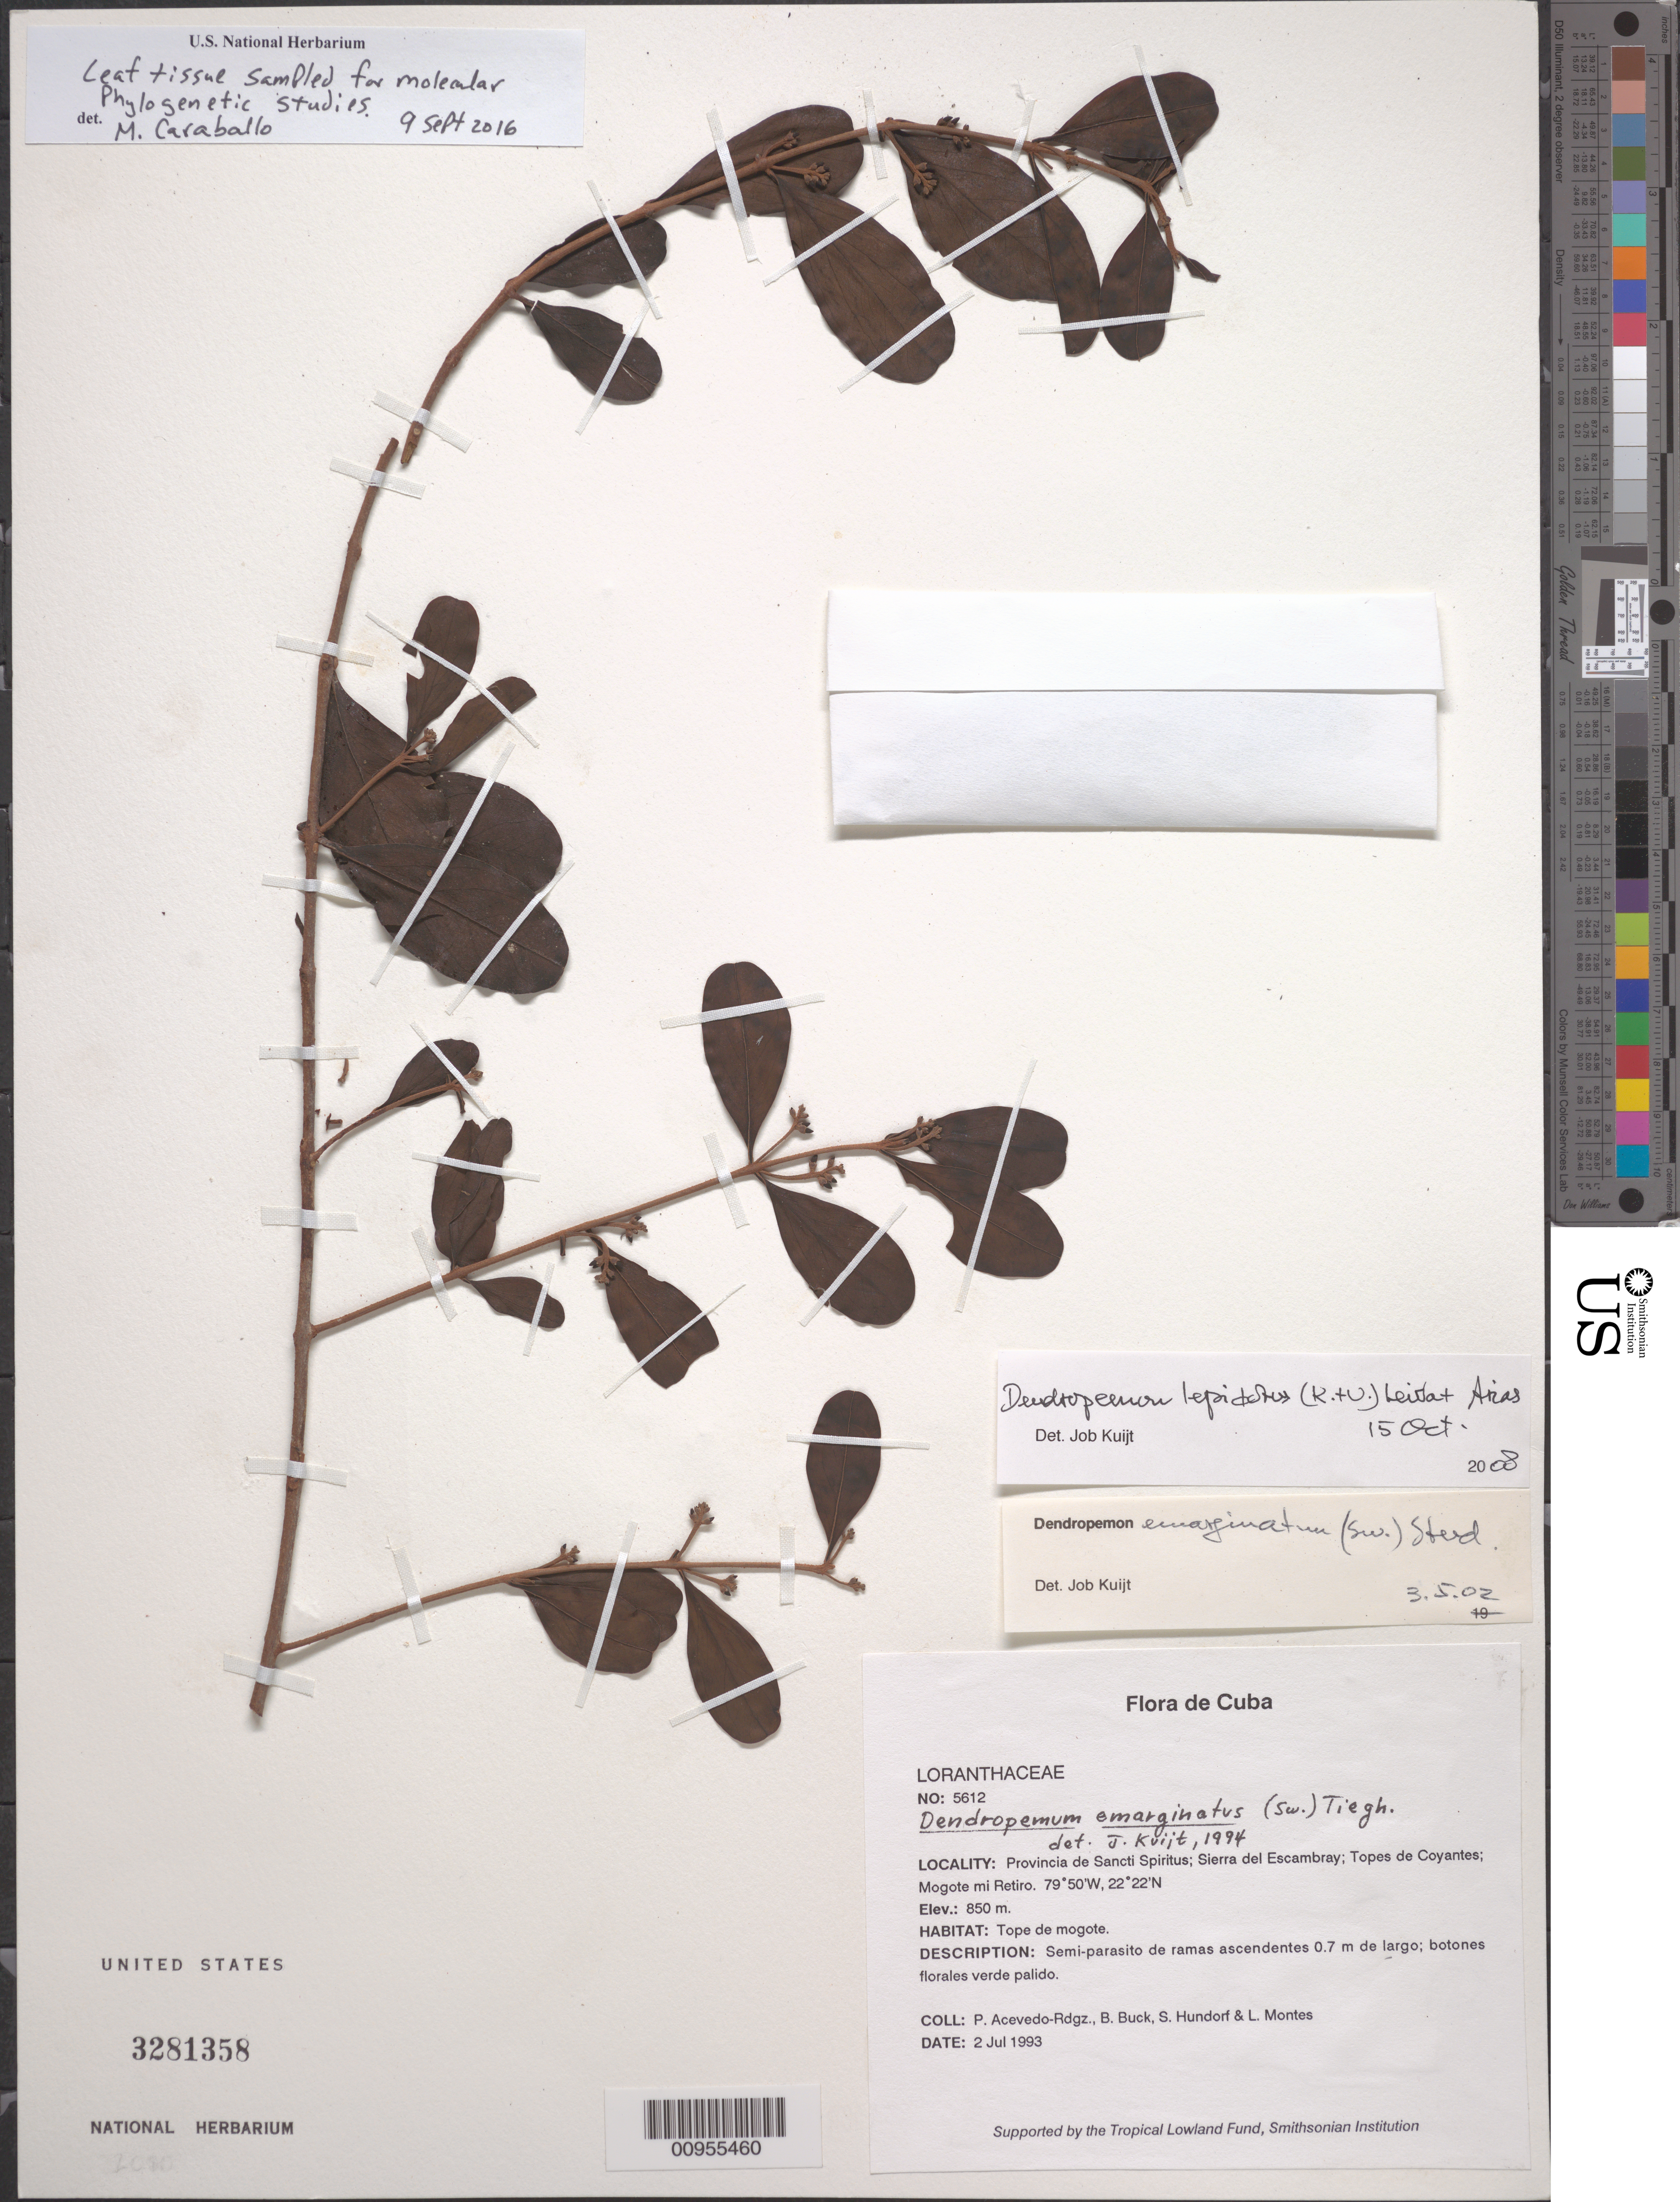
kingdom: Plantae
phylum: Tracheophyta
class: Magnoliopsida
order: Santalales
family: Loranthaceae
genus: Dendropemon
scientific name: Dendropemon lepidotus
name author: (Krug & Urb.) Leiva & I. Arias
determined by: Kuijt, Job, (CANADA)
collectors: P. Acevedo-Rodr., B. Buck, S. Hundorf & L. Montes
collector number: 5612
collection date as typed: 02 Jul 1993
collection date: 1993-07-02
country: Cuba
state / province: Sancti Spiritus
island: Cuba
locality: Sierra del Escambray; Topes de Coyantes; Mogote mi Retiro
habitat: Tope de mogote.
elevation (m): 850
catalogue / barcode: US 3281358